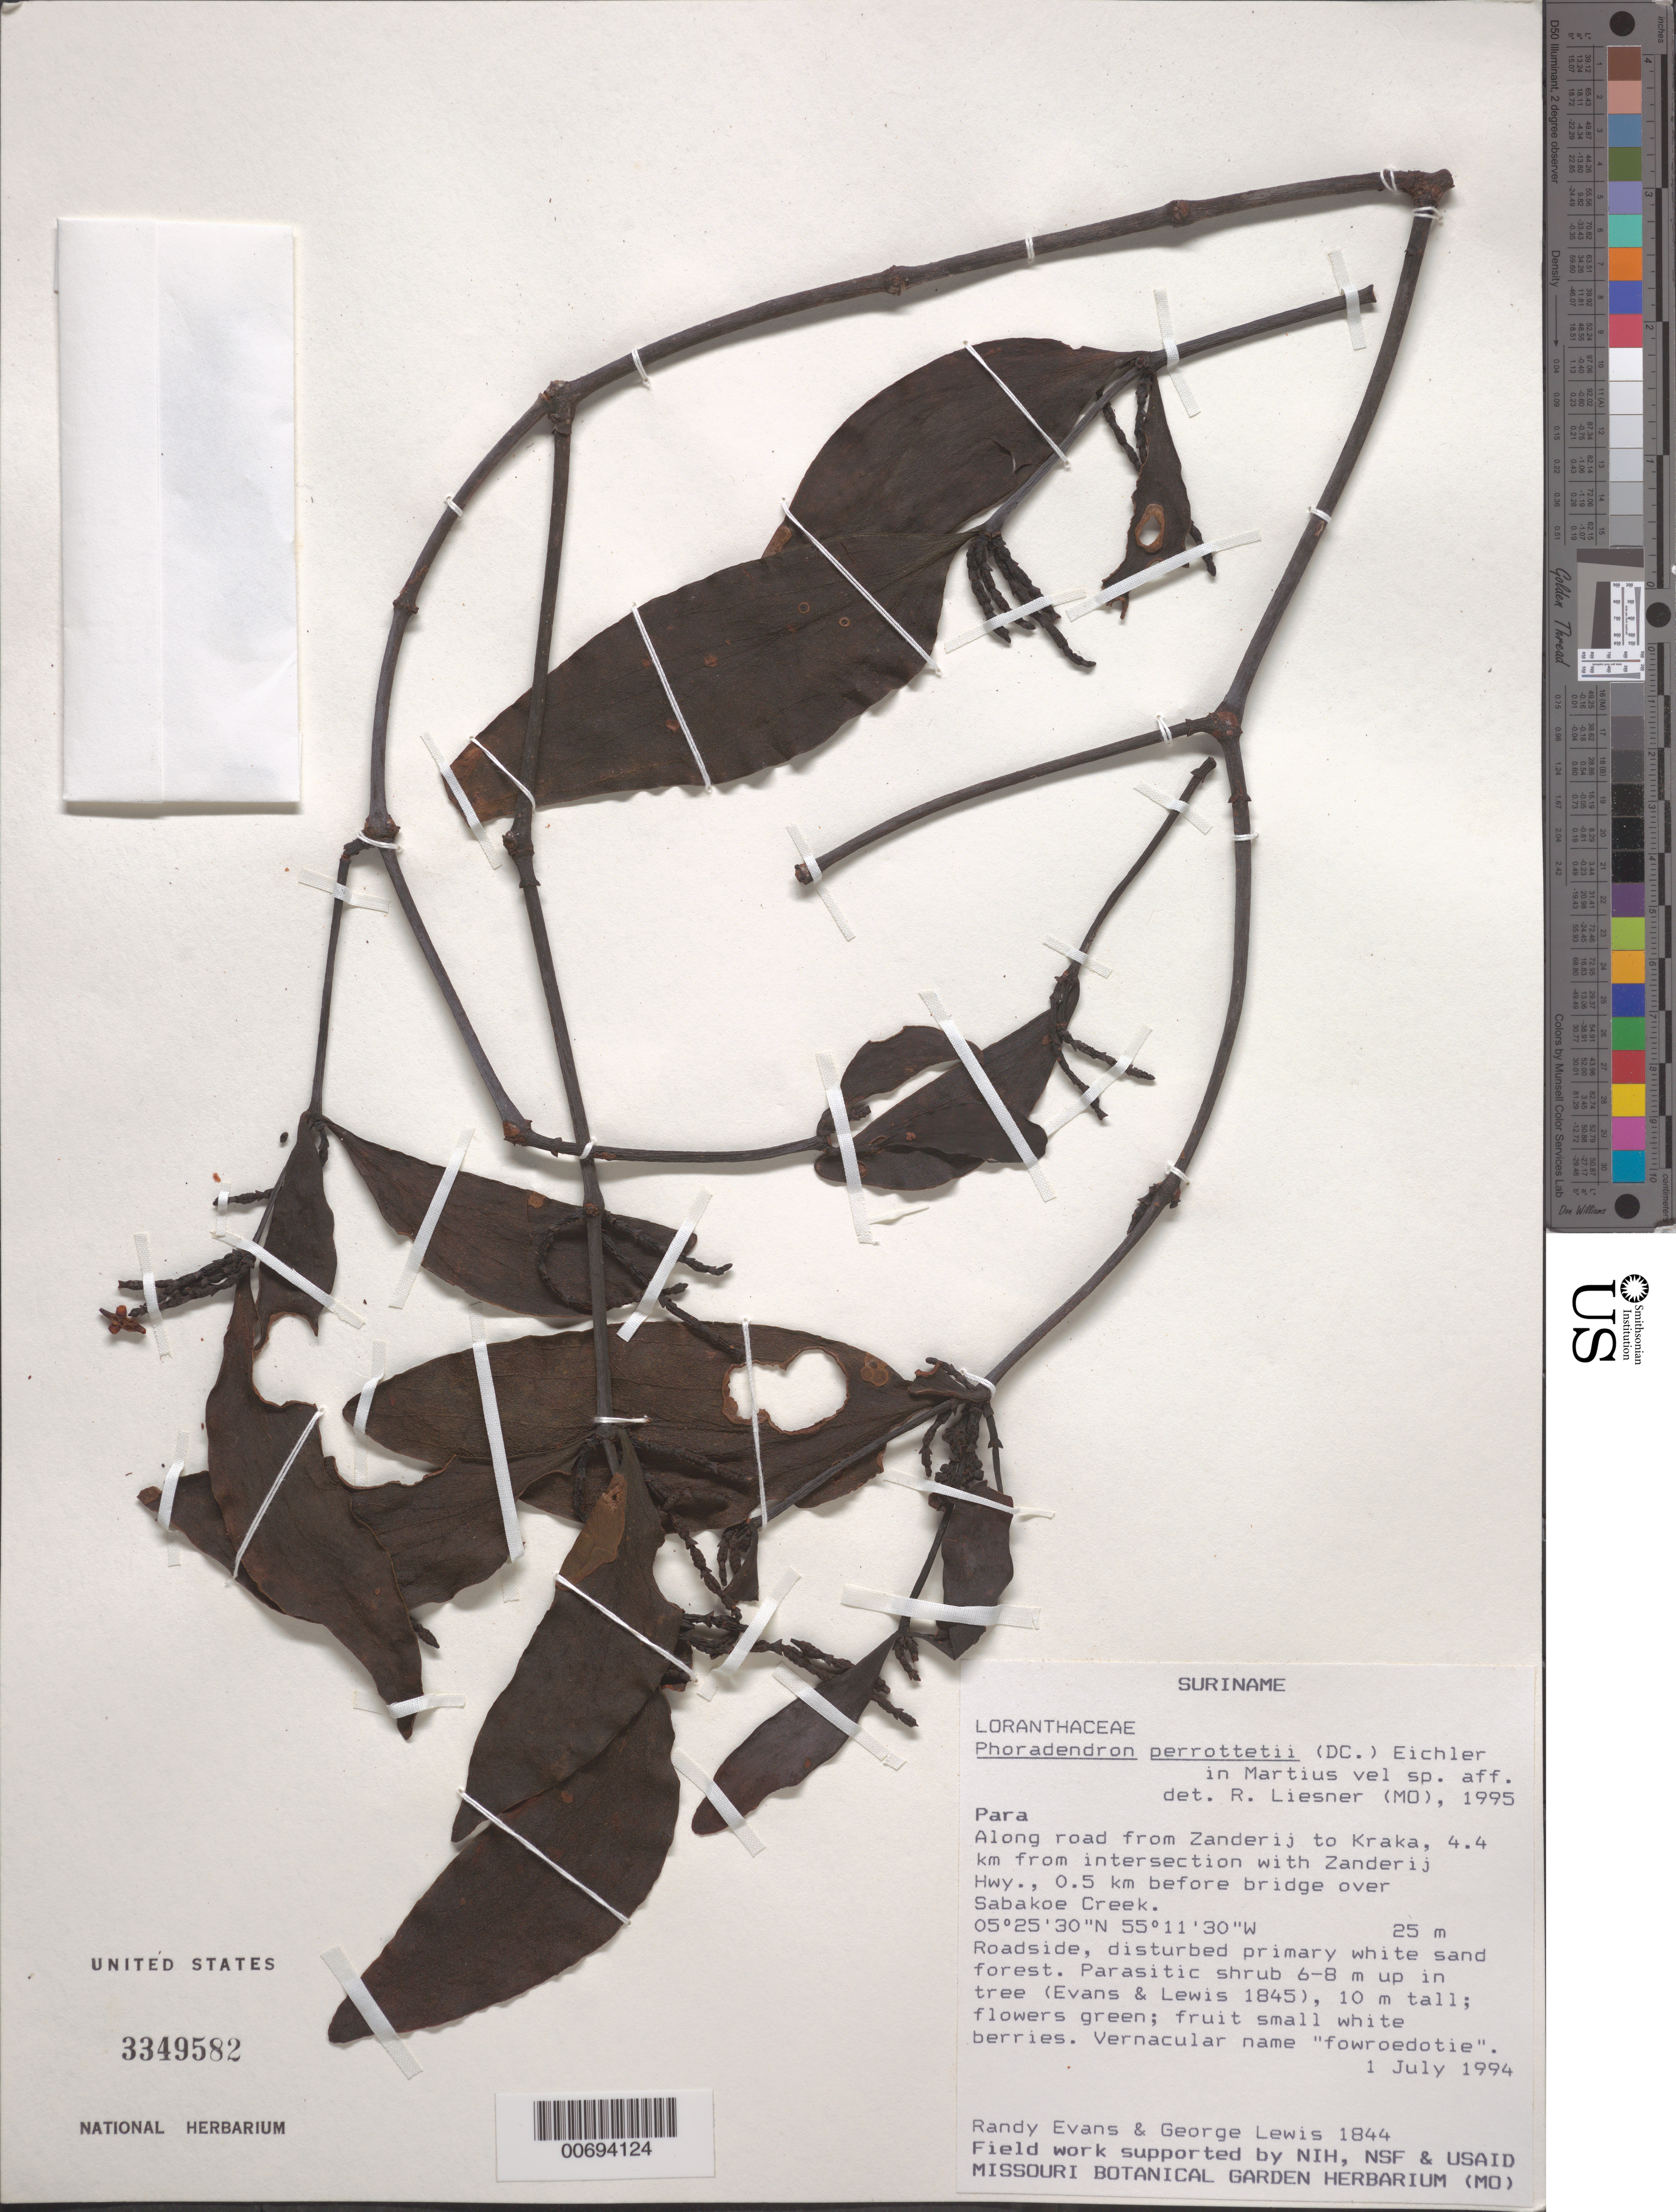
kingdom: Plantae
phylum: Tracheophyta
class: Magnoliopsida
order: Santalales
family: Viscaceae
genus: Phoradendron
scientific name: Phoradendron perrottetii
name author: (DC.) Eichler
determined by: Liesner, R. L.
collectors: R. Evans & G. Lewis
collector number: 1844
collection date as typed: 1-Jul-94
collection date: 1994-07-01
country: Suriname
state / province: Para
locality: Zanderij, road to Kraka, 4.4 km from intersection with Zanderij Hwy., 0.5 km before bridge over Sabokoe Creek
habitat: Roadside, disturbed primary white sand forest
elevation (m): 25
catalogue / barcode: US 3349582